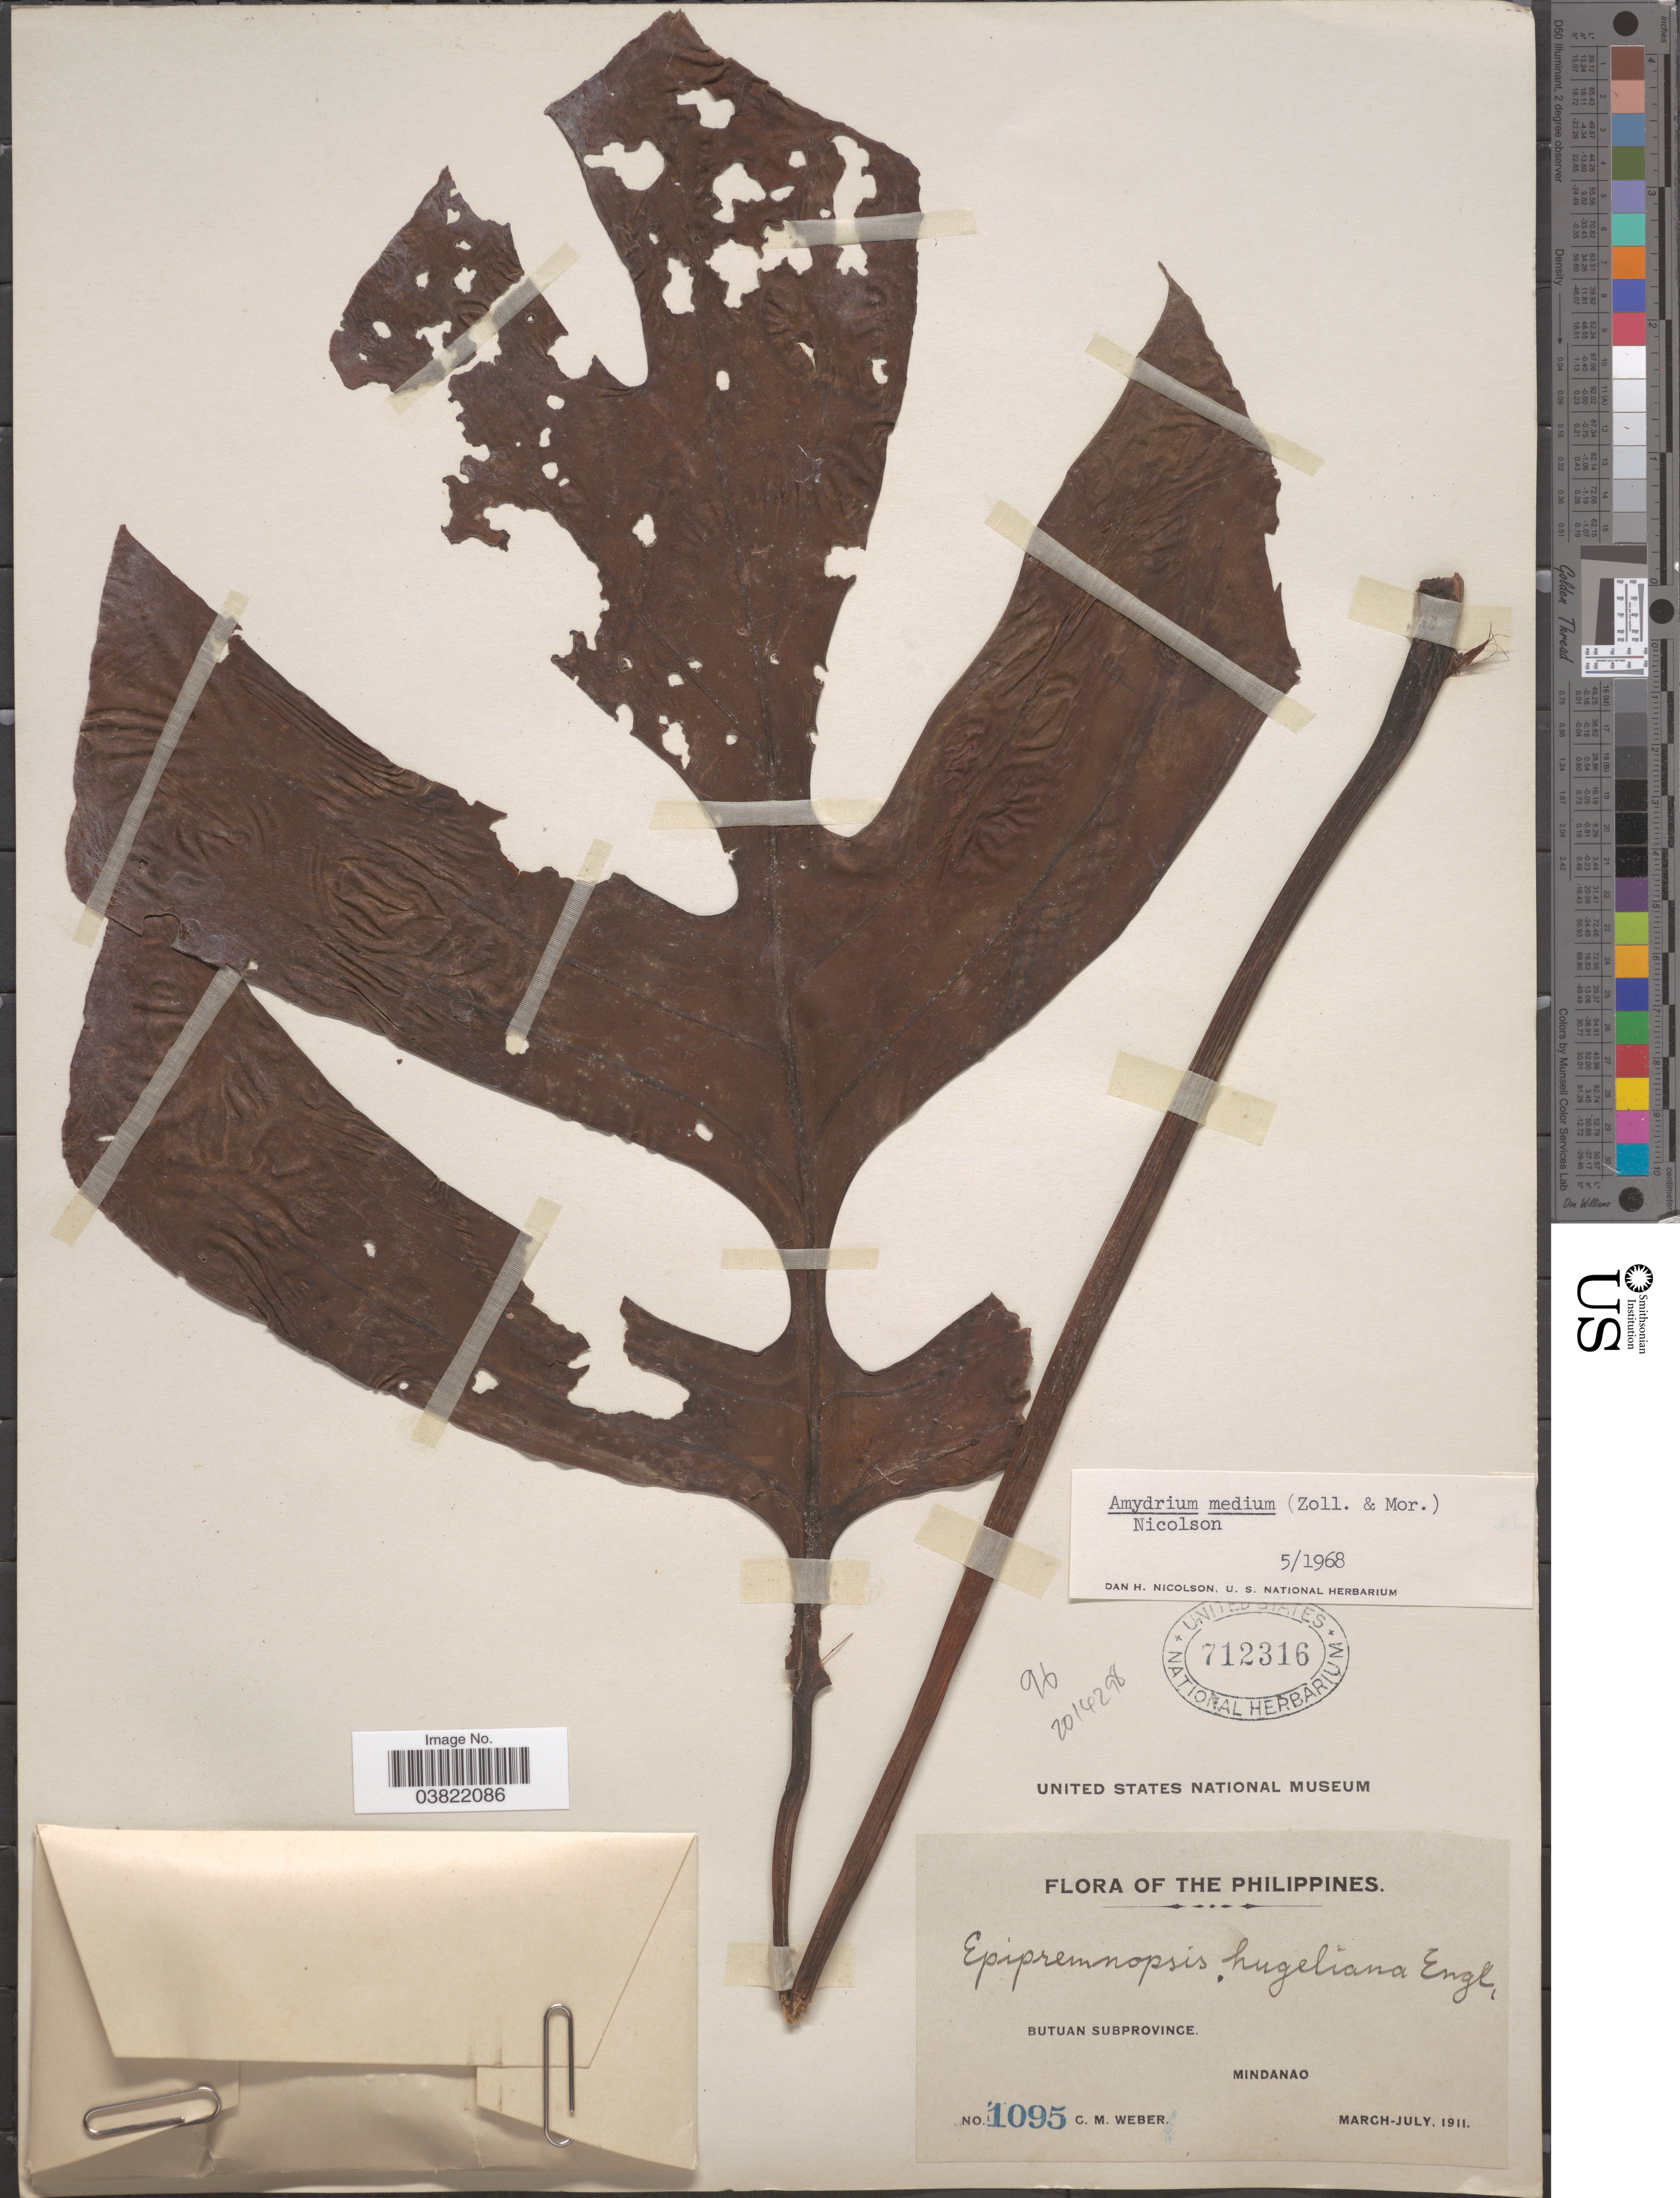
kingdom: Plantae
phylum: Tracheophyta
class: Liliopsida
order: Alismatales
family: Araceae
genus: Amydrium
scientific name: Amydrium medium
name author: (Zoll. & Moritzi) Nicolson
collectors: C. M. Weber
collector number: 1095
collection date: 1911-03/1911-07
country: Philippines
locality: Butuan Subprovince, Mindanao.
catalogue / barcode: US 712316